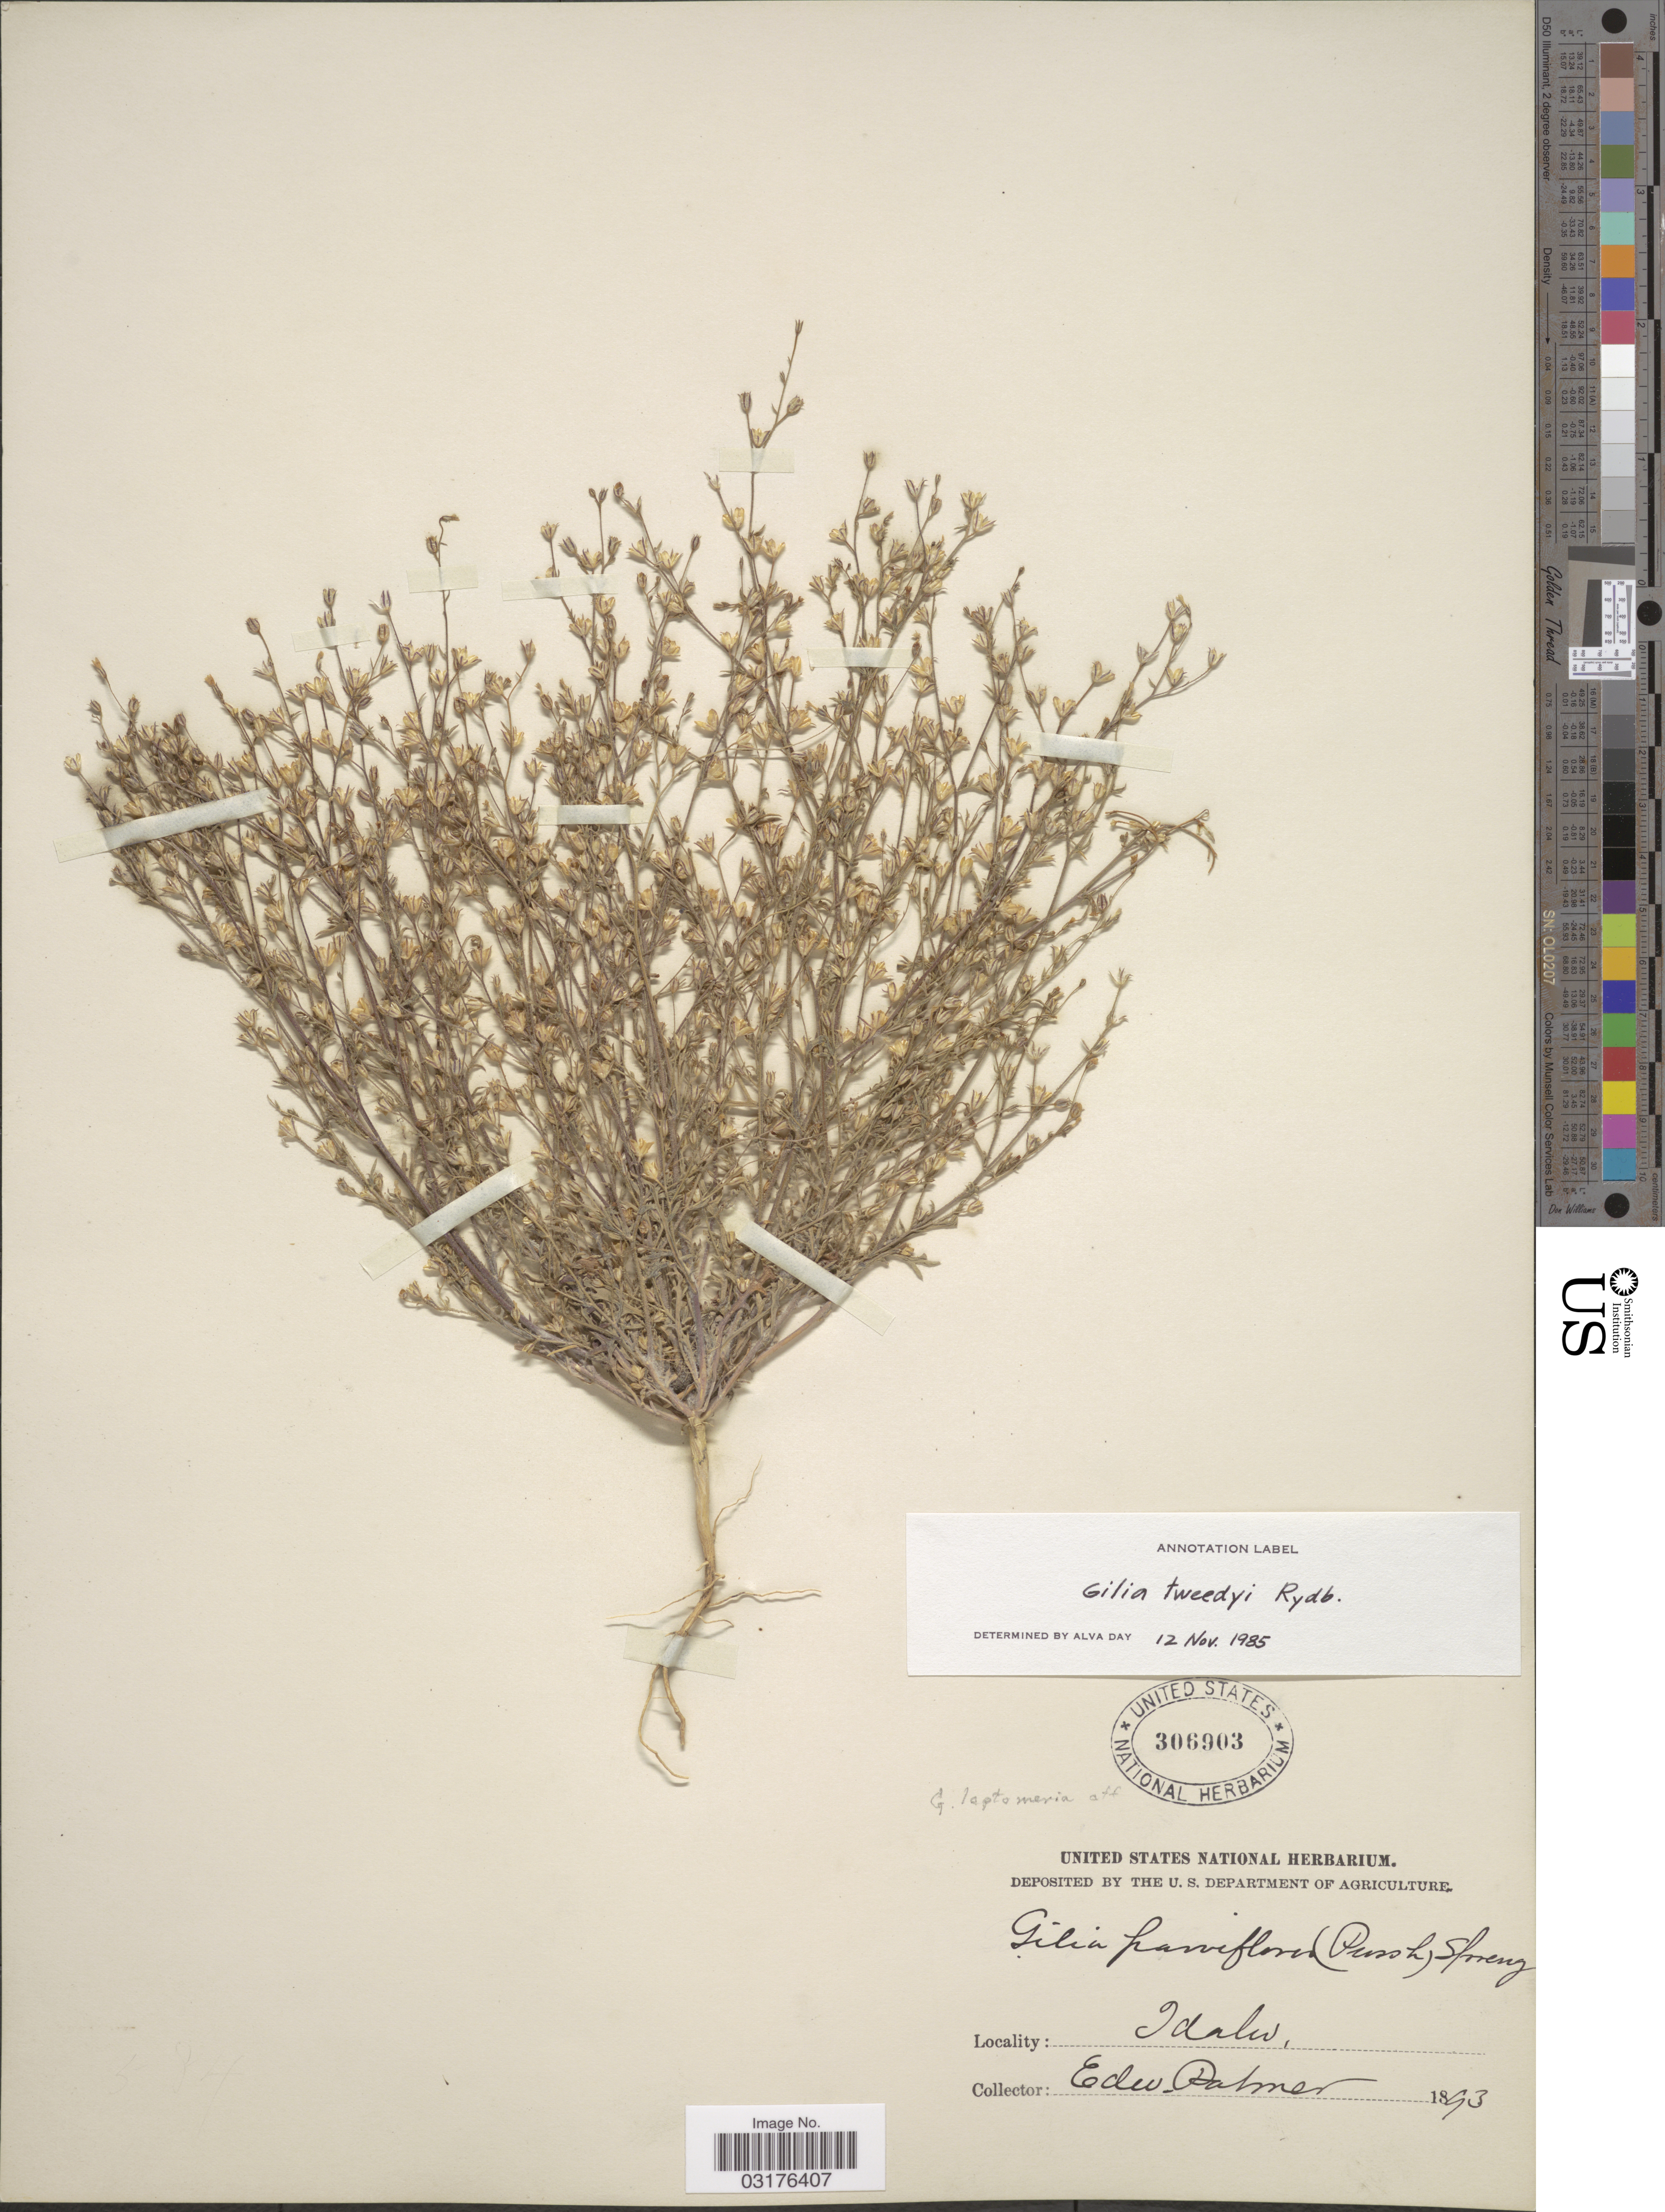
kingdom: Plantae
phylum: Tracheophyta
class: Magnoliopsida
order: Ericales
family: Polemoniaceae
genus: Gilia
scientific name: Gilia tweedyi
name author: Rydb.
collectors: E. Palmer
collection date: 1893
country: United States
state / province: Idaho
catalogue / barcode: US 306903